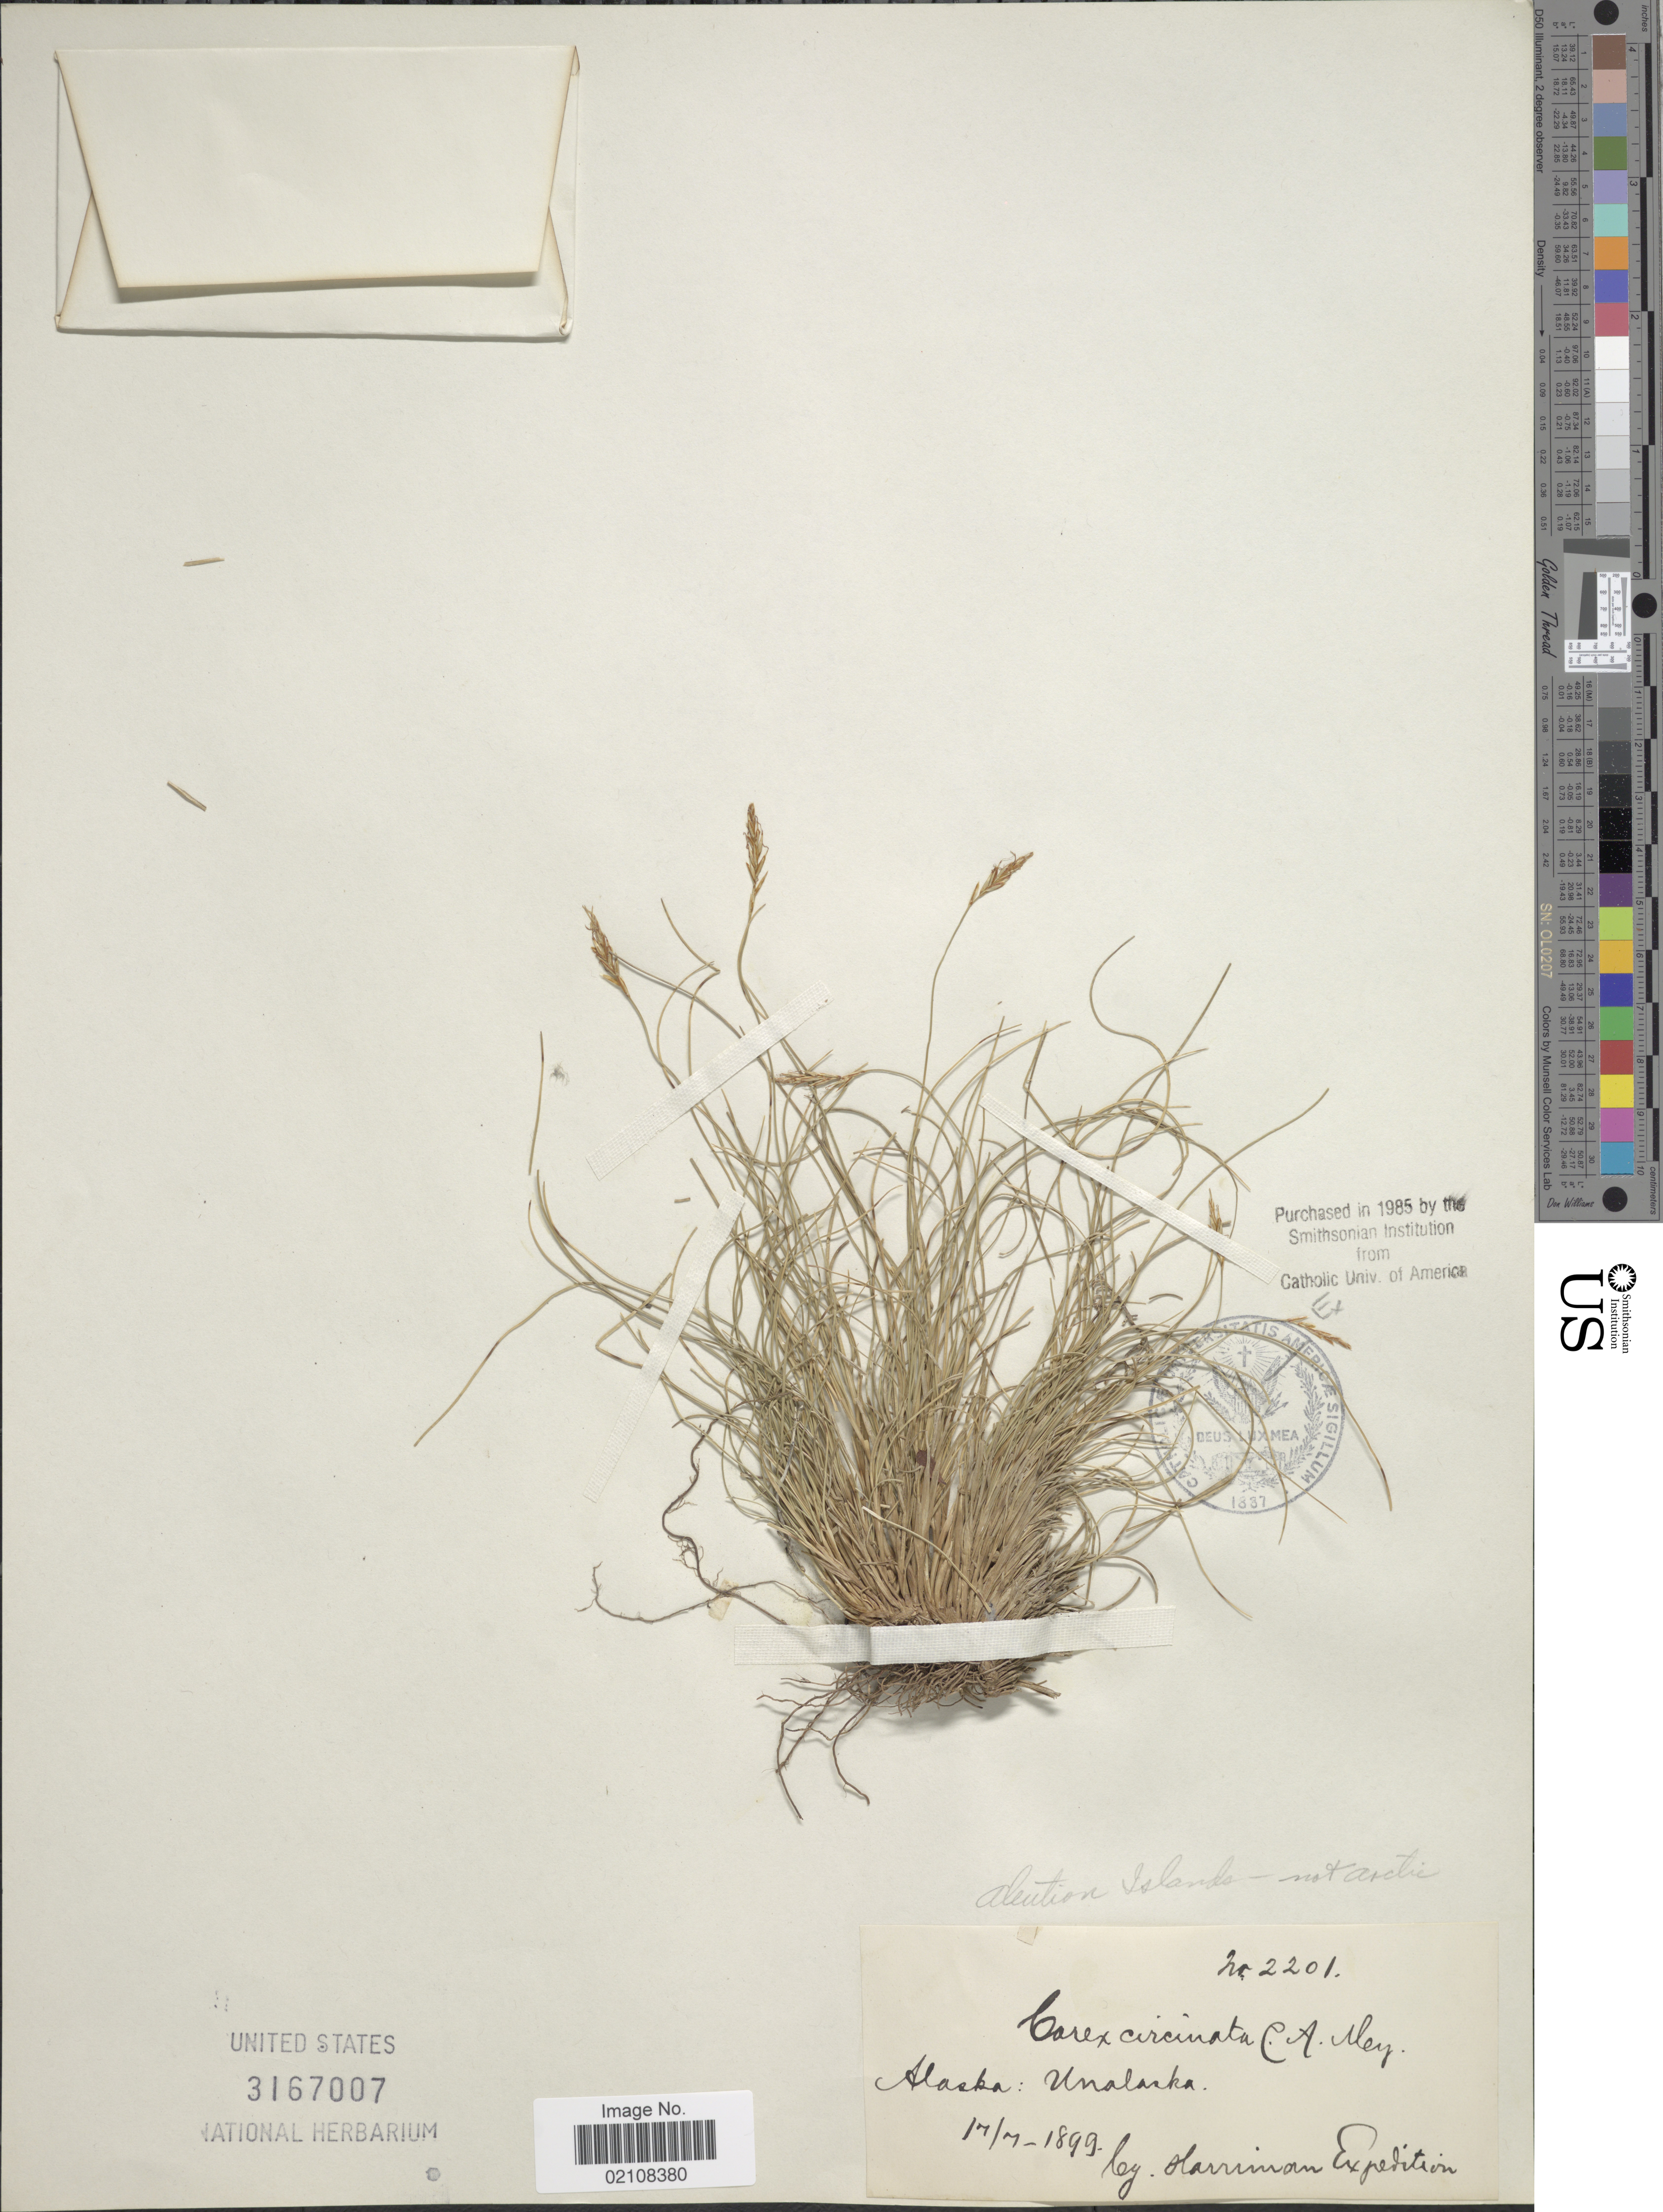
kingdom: Plantae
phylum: Tracheophyta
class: Liliopsida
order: Poales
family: Cyperaceae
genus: Carex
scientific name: Carex circinata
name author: C.A. Mey.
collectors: Harriman Expedition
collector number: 2201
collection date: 1899-07-17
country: United States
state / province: Alaska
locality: Alaska, Unalaska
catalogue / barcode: US 3167007